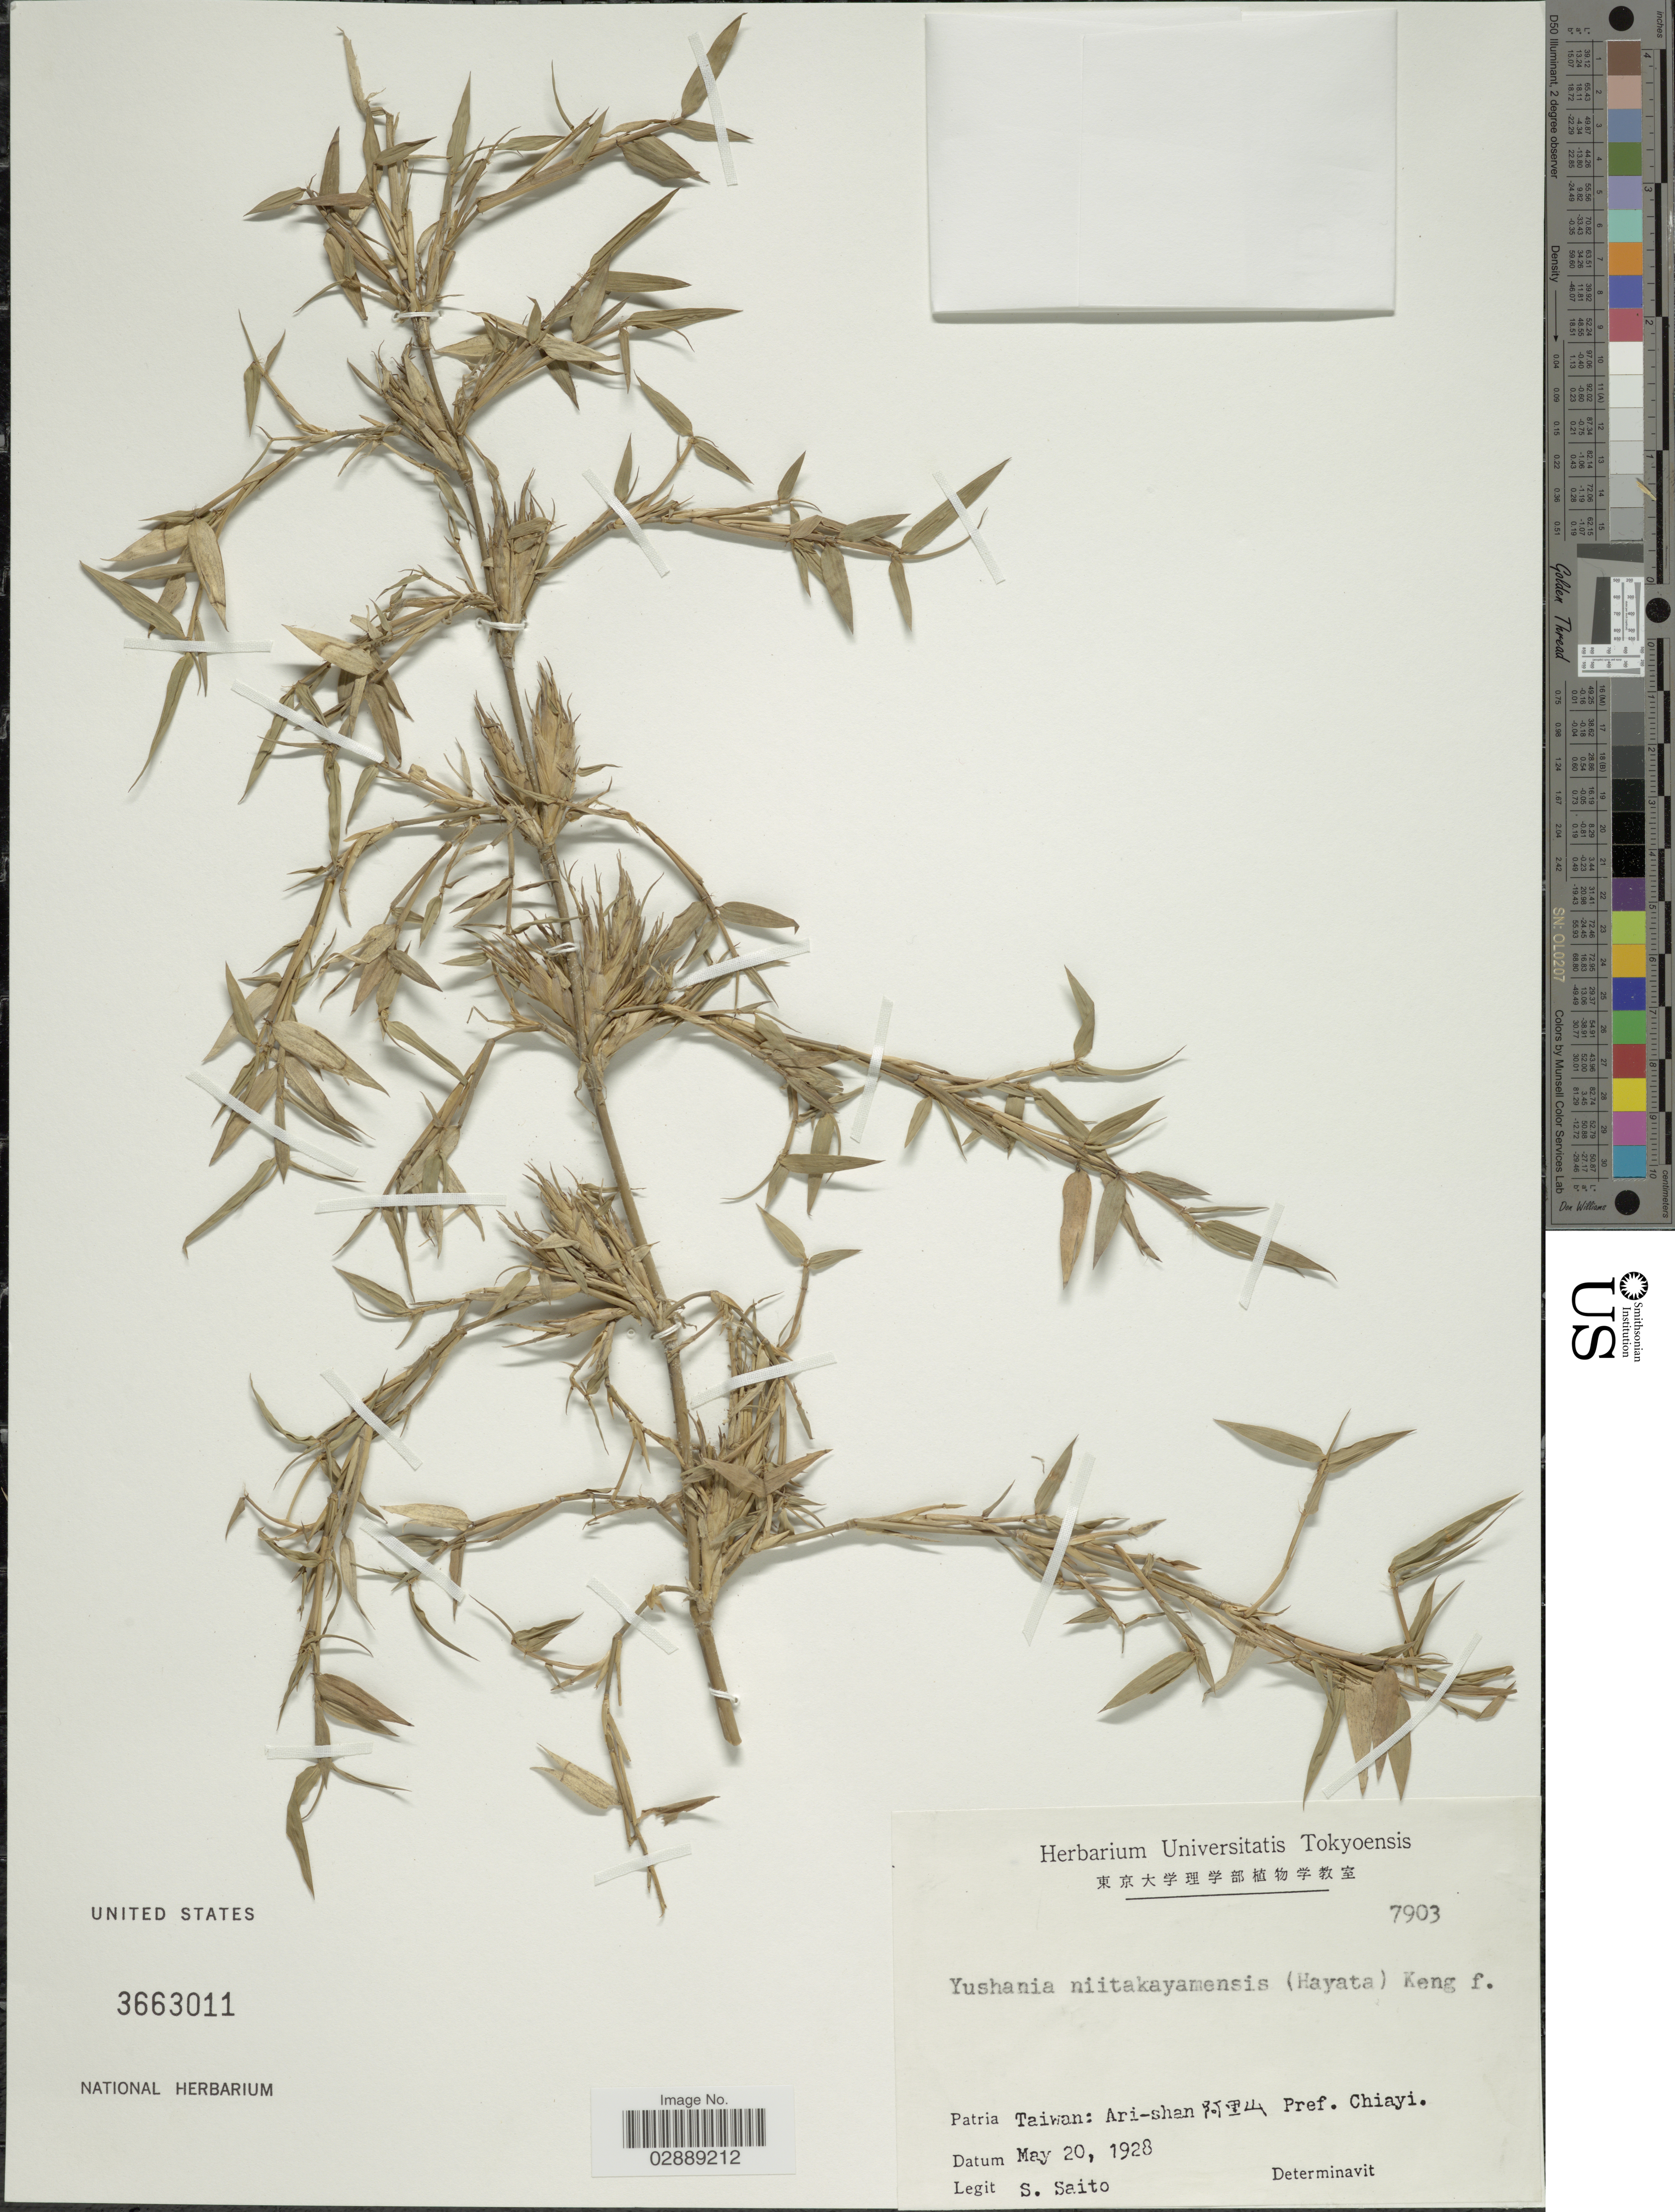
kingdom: Plantae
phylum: Tracheophyta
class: Liliopsida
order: Poales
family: Poaceae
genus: Yushania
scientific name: Yushania niitakayamensis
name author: (Hayata) Keng f.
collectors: S. Saito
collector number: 7903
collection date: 1928-05-20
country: Taiwan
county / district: Chiayi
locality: Ari-shan Pref. Chiayi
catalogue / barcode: US 3663011